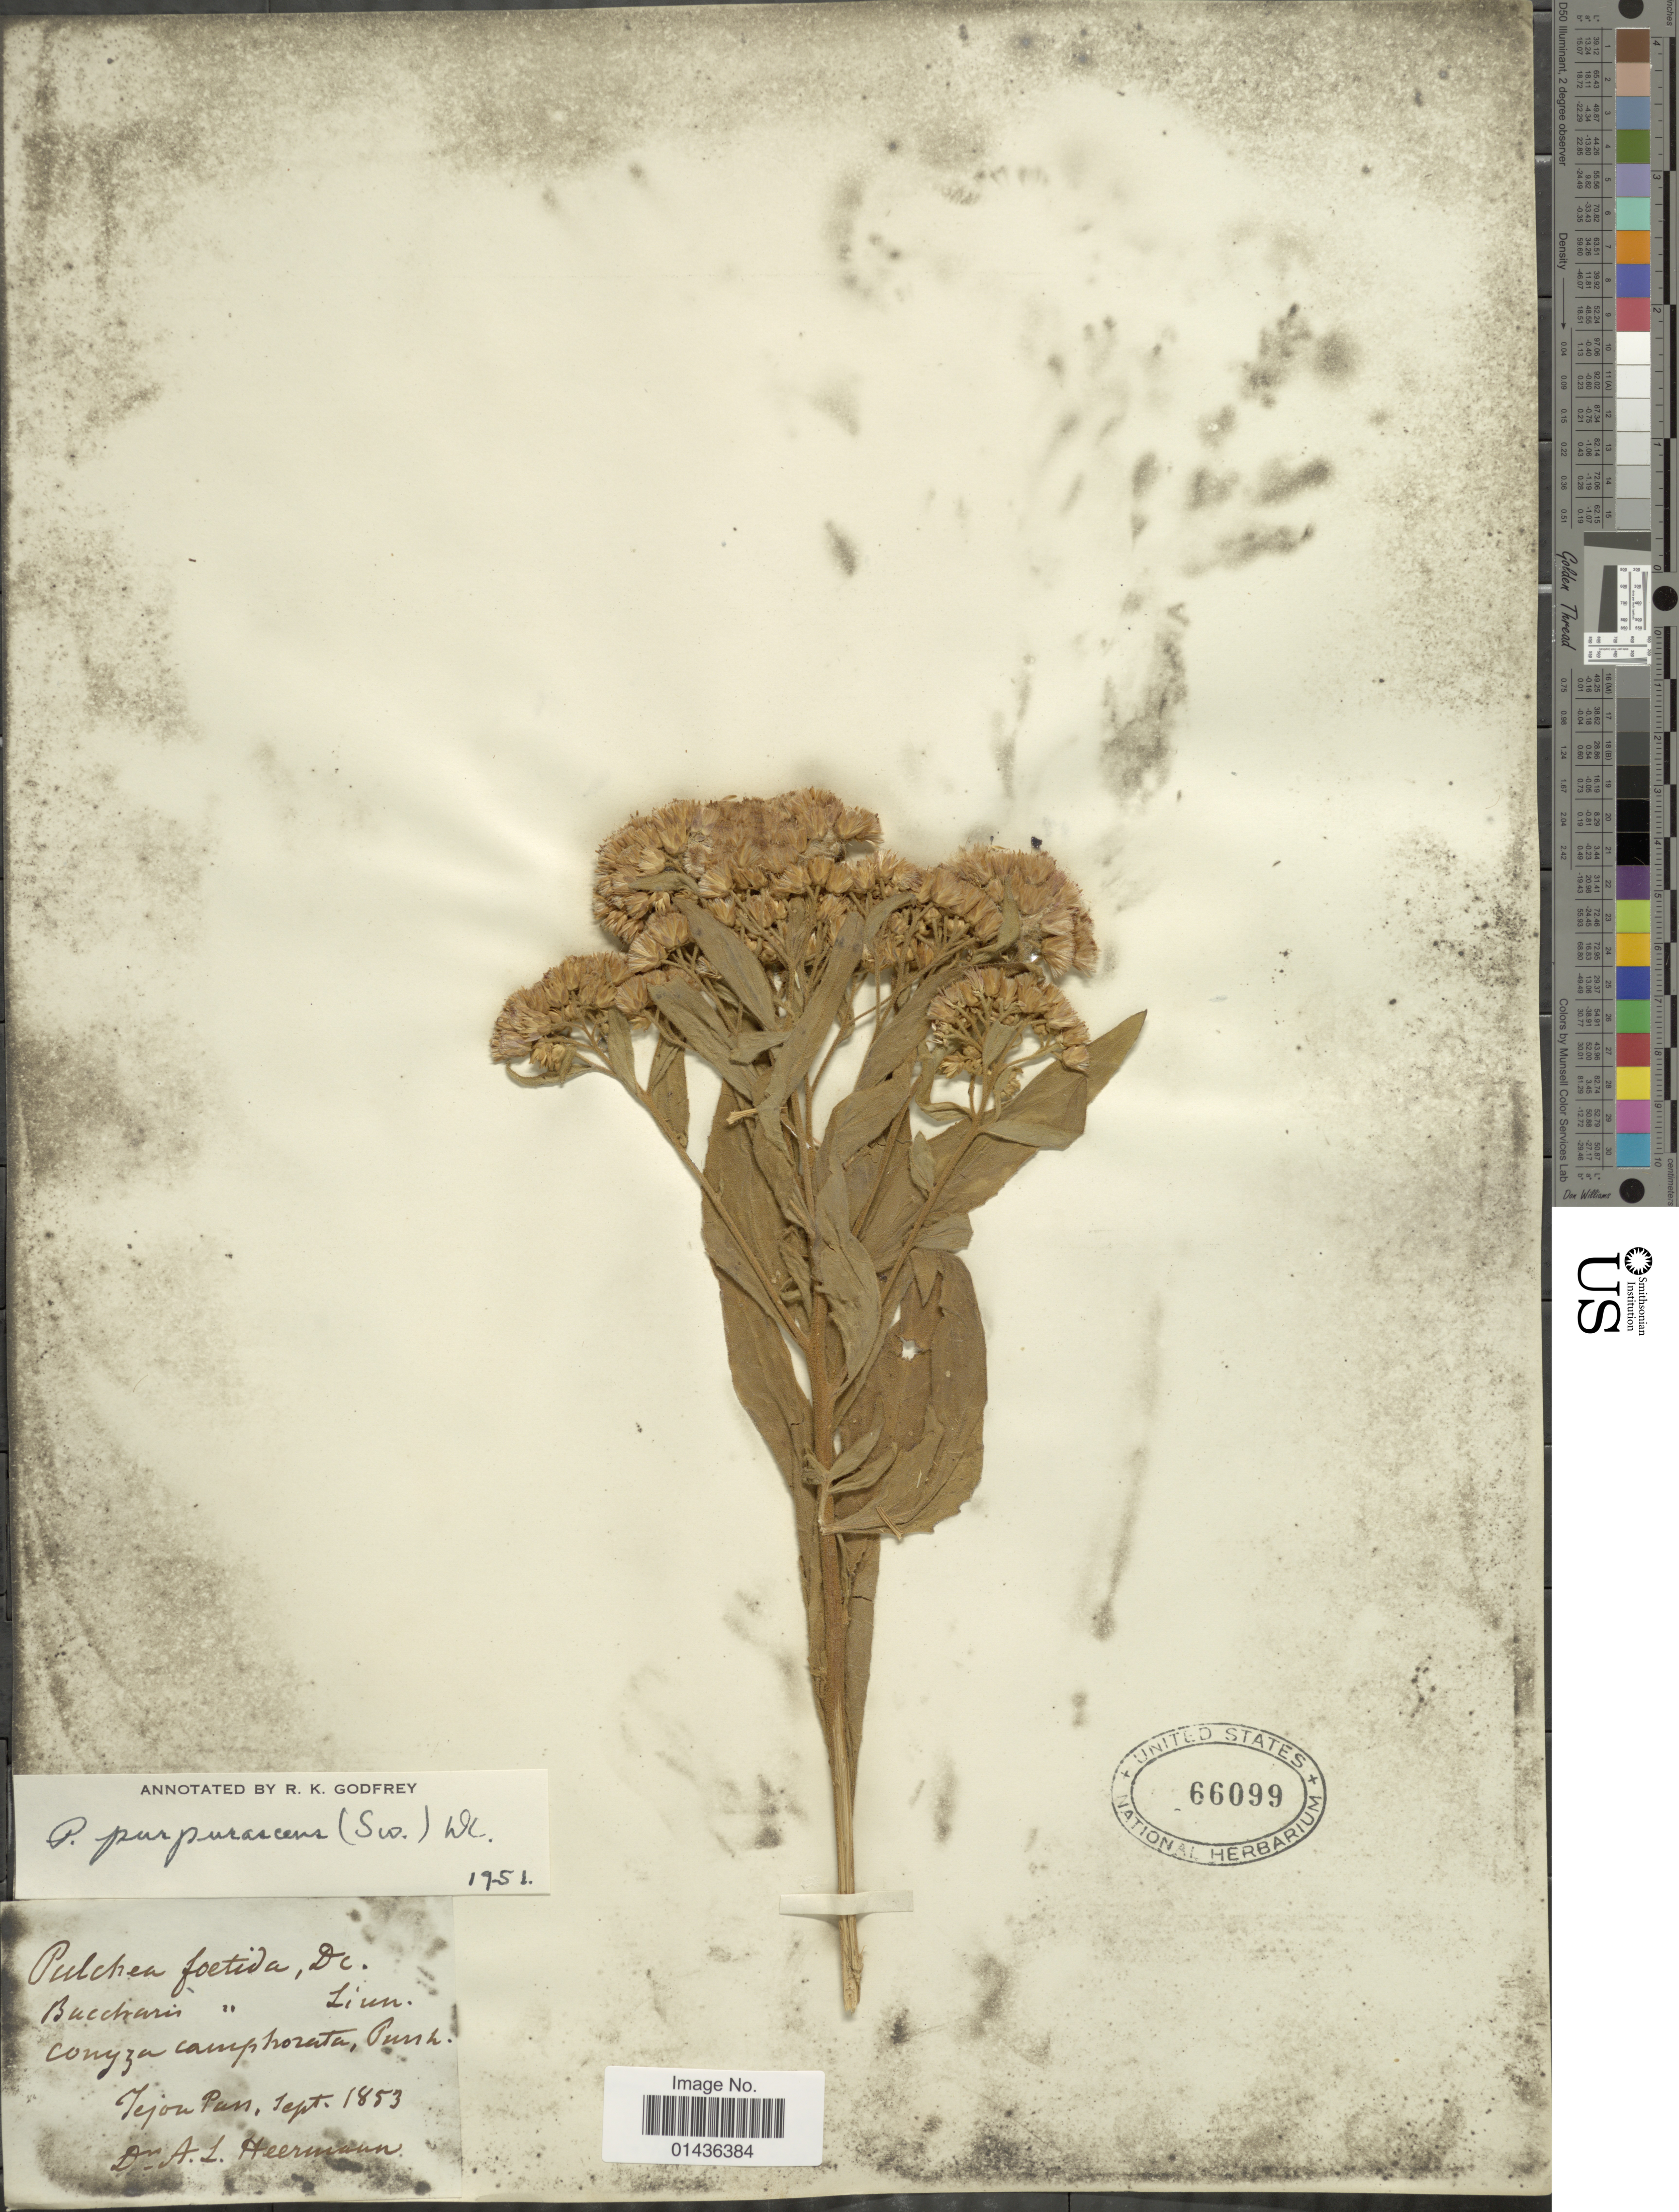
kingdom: Plantae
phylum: Tracheophyta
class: Magnoliopsida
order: Asterales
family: Asteraceae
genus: Pluchea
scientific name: Pluchea odorata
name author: (L.) Cass.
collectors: A. Heermann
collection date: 1853-09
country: United States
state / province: California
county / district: Kern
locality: Tejon Pass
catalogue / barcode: US 66099